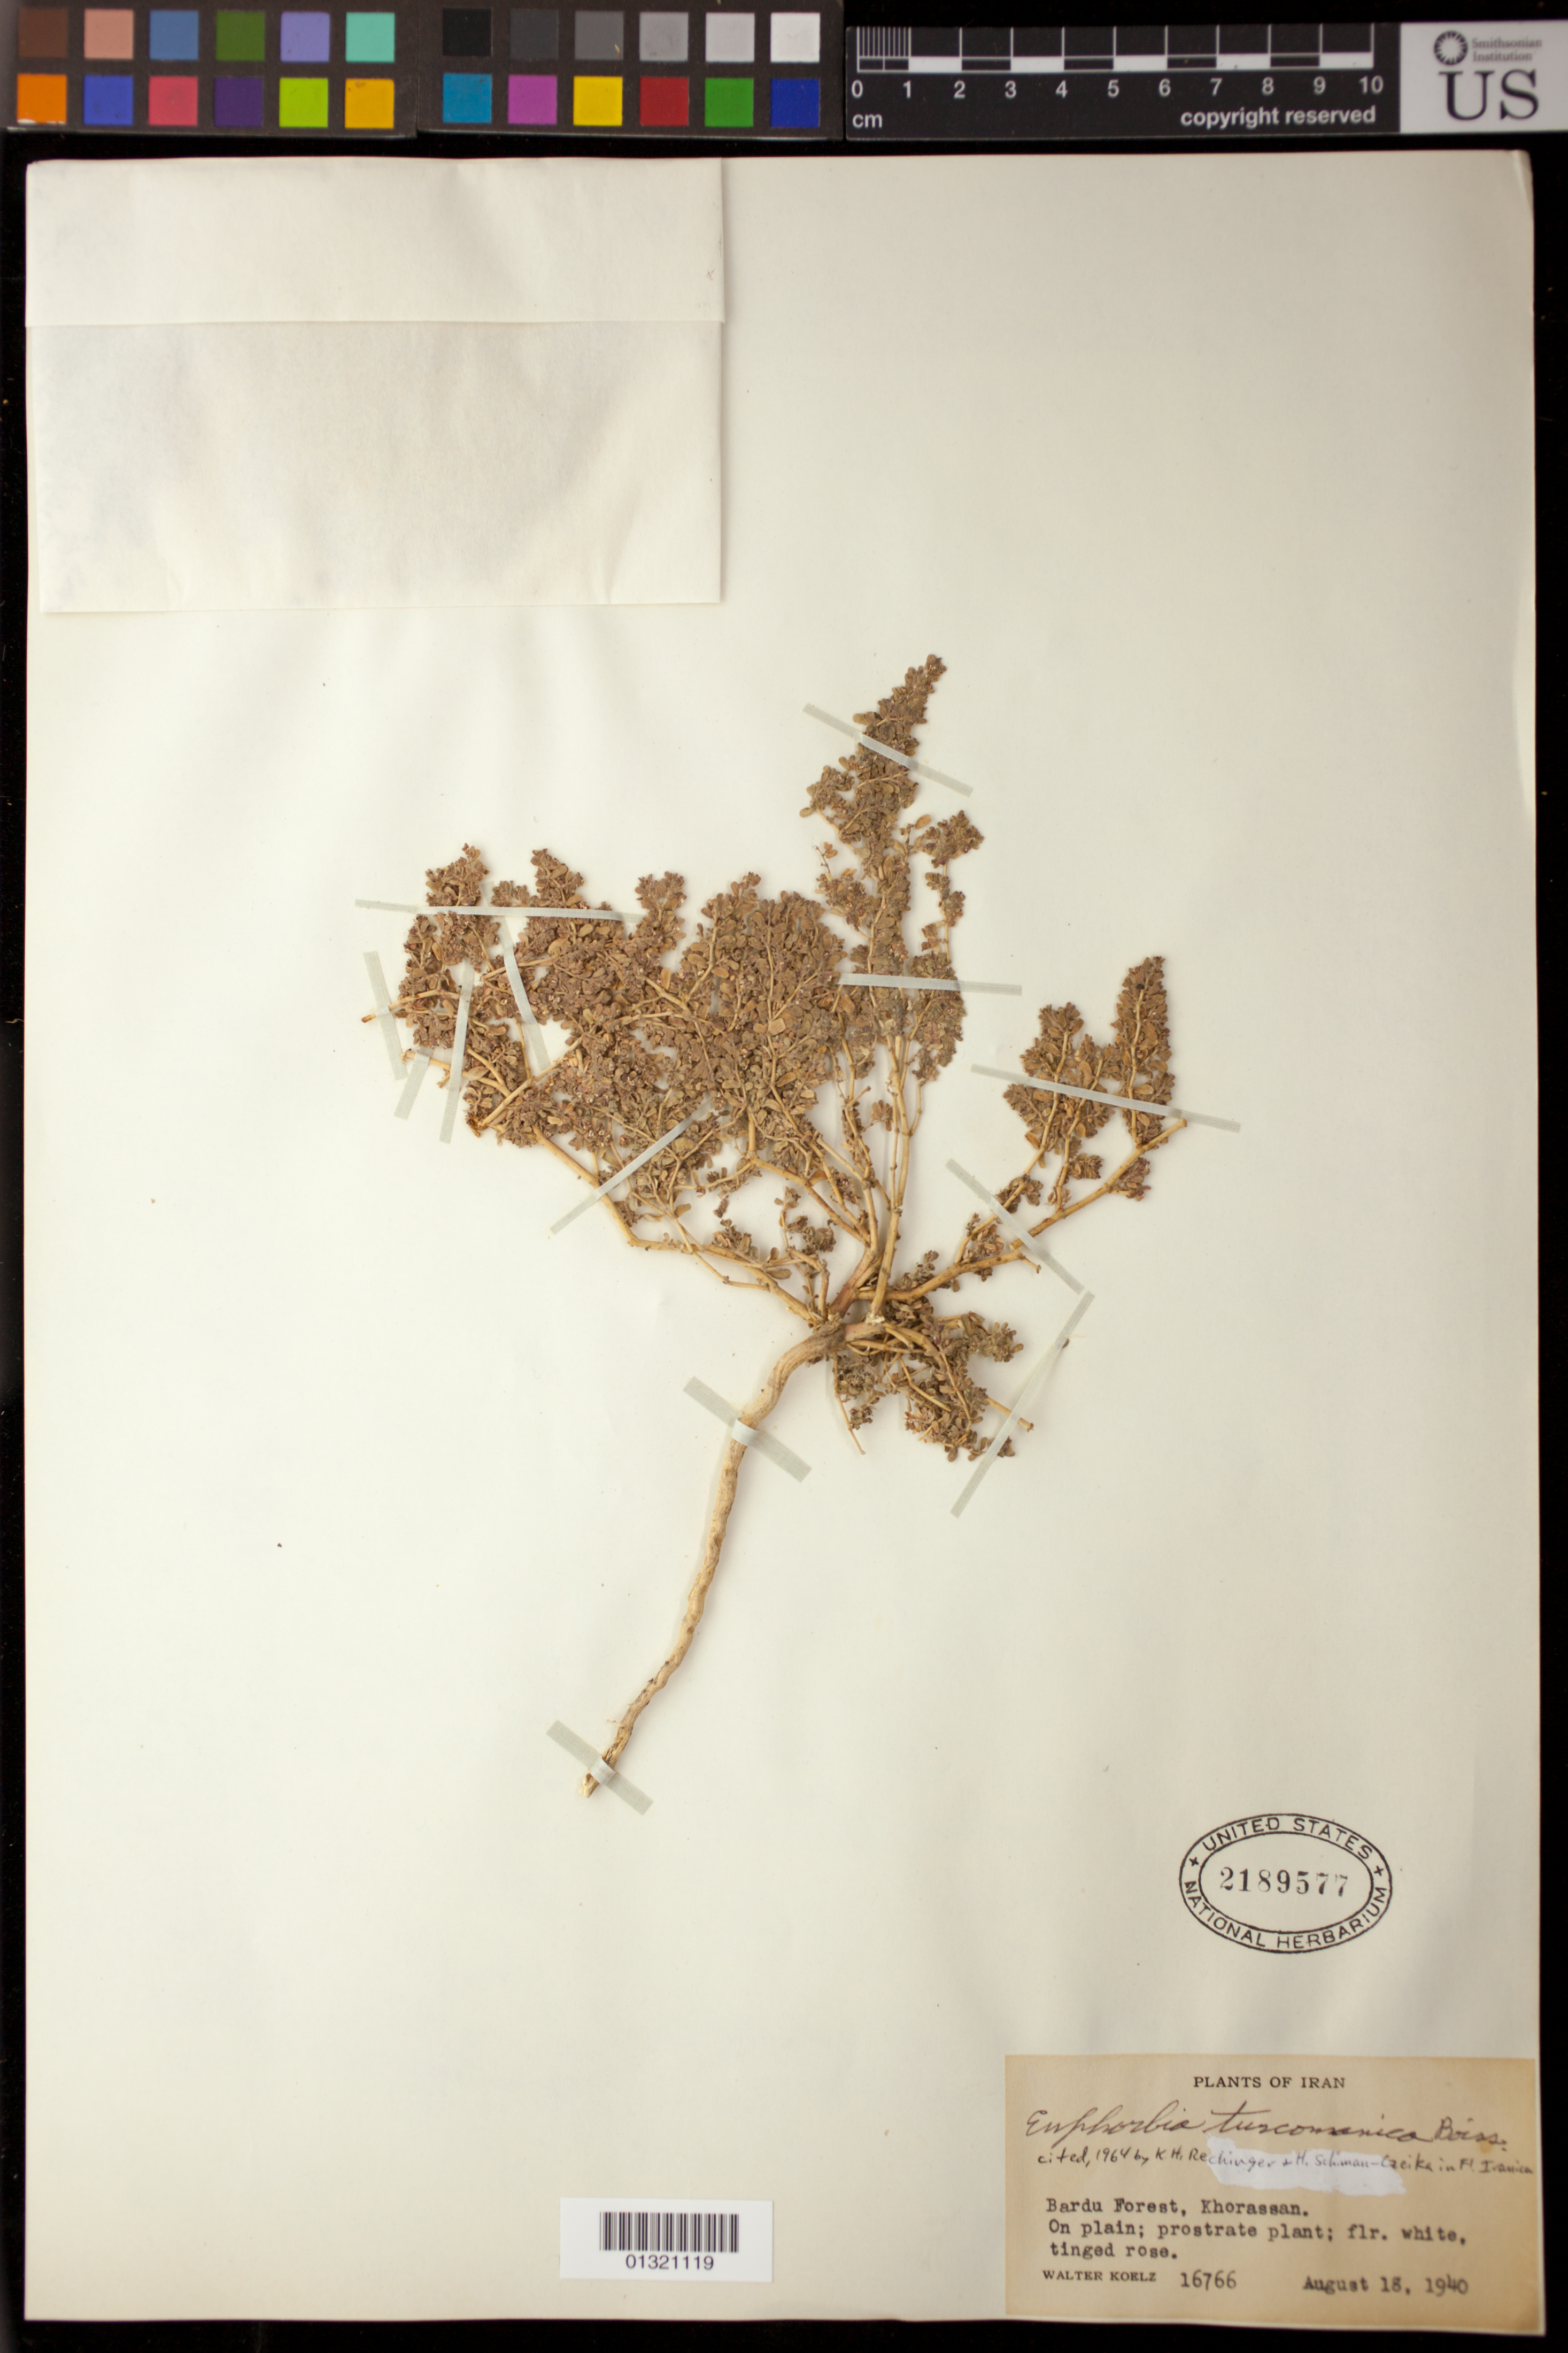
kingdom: Plantae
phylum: Tracheophyta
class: Magnoliopsida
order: Malpighiales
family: Euphorbiaceae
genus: Euphorbia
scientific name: Euphorbia granulata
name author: Forssk.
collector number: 16766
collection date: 1940-08-18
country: Iran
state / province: Yazd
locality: Bardu Forest, Khorassan [Khorāsān].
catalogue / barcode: US 2189577